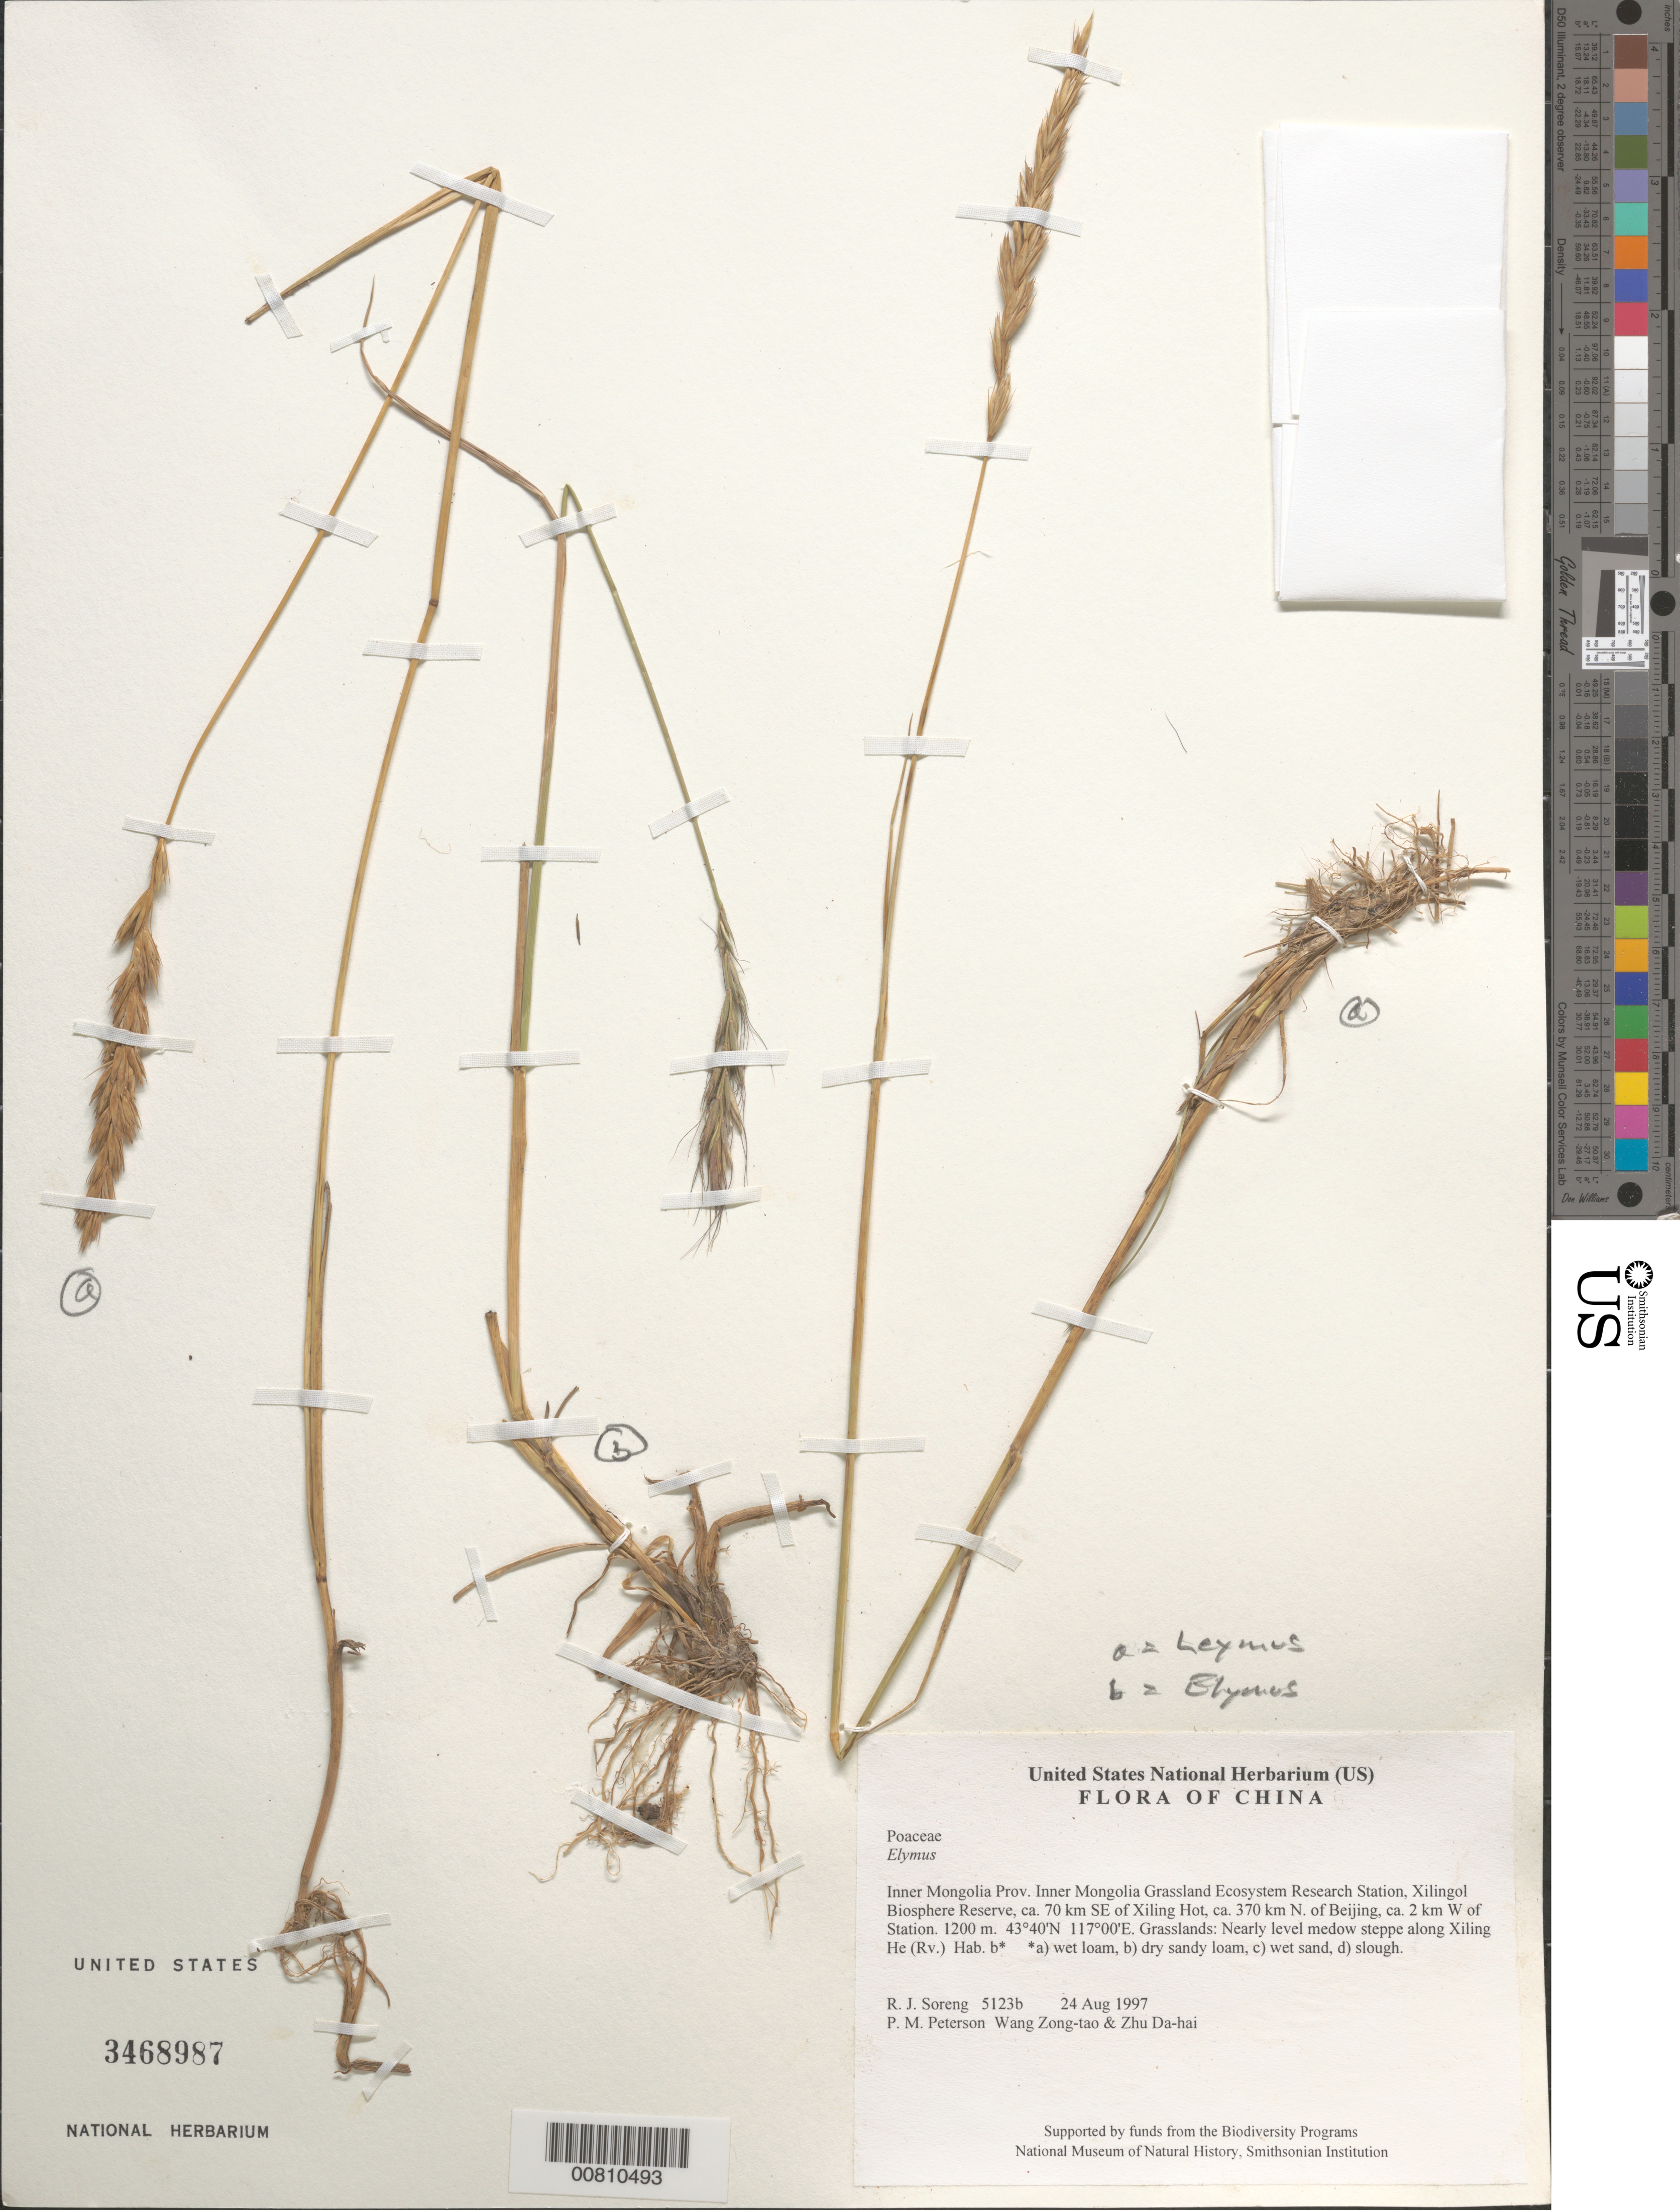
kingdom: Plantae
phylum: Tracheophyta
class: Liliopsida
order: Poales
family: Poaceae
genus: Elymus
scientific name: Elymus sp.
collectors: R. J. Soreng, P. M. Peterson & Zhu Da-hai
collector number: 5123b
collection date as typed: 24 Aug 1997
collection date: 1997-08-24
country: China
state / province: Nei Monggol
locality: Inner Mongolia Grassland Ecosystem Research Station, Xilingol Biosphere Reserve, ca. 70 km SE of Xiling Hot, ca. 370 km N. of Beijing, ca. 2 km W of Station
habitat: Grasslands: Nearly level medow steppe along Xiling He (Rv.) Hab. b* *a) wet loam, b) dry sandy loam, c) wet sand, d) slo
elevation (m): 1200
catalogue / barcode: US 3468987